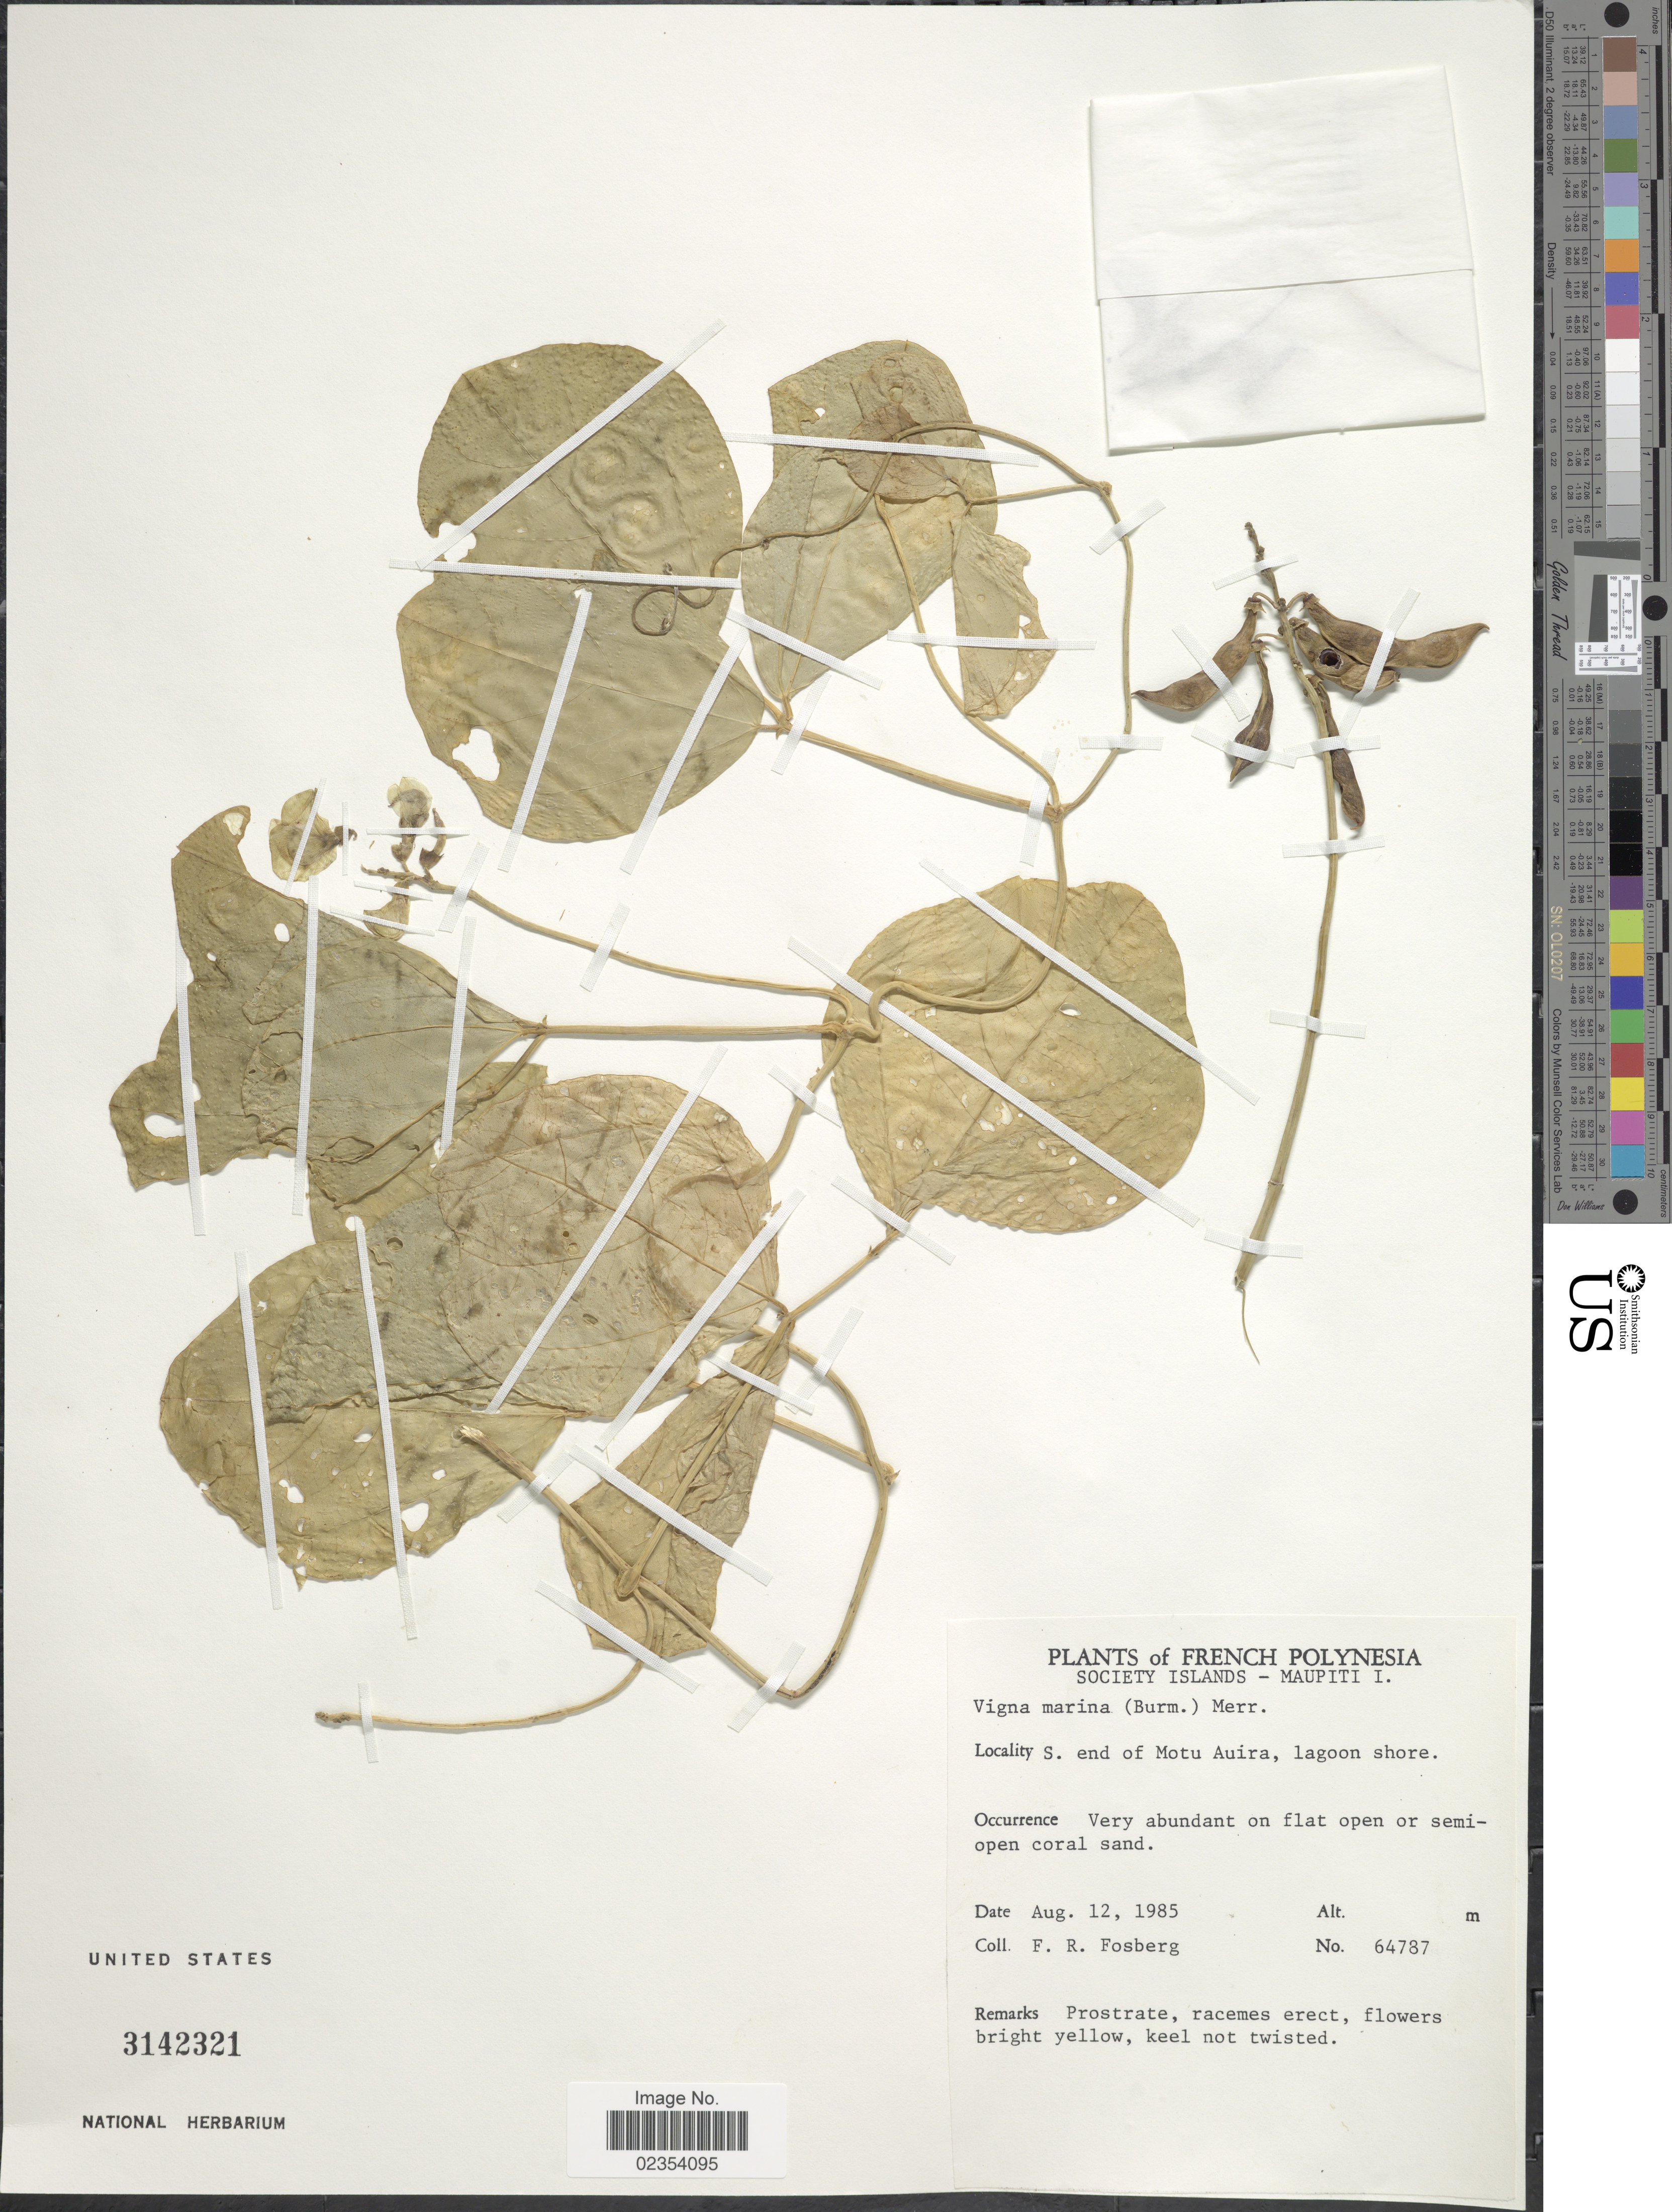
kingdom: Plantae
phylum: Tracheophyta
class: Magnoliopsida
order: Fabales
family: Fabaceae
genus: Vigna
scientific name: Vigna marina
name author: (Burm.) Merr.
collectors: F. R. Fosberg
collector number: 64787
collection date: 1985-08-12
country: French Polynesia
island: Maupiti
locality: Society Islands - Maupiti I. S. end of Motu Auira, lagoon shore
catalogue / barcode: US 3142321